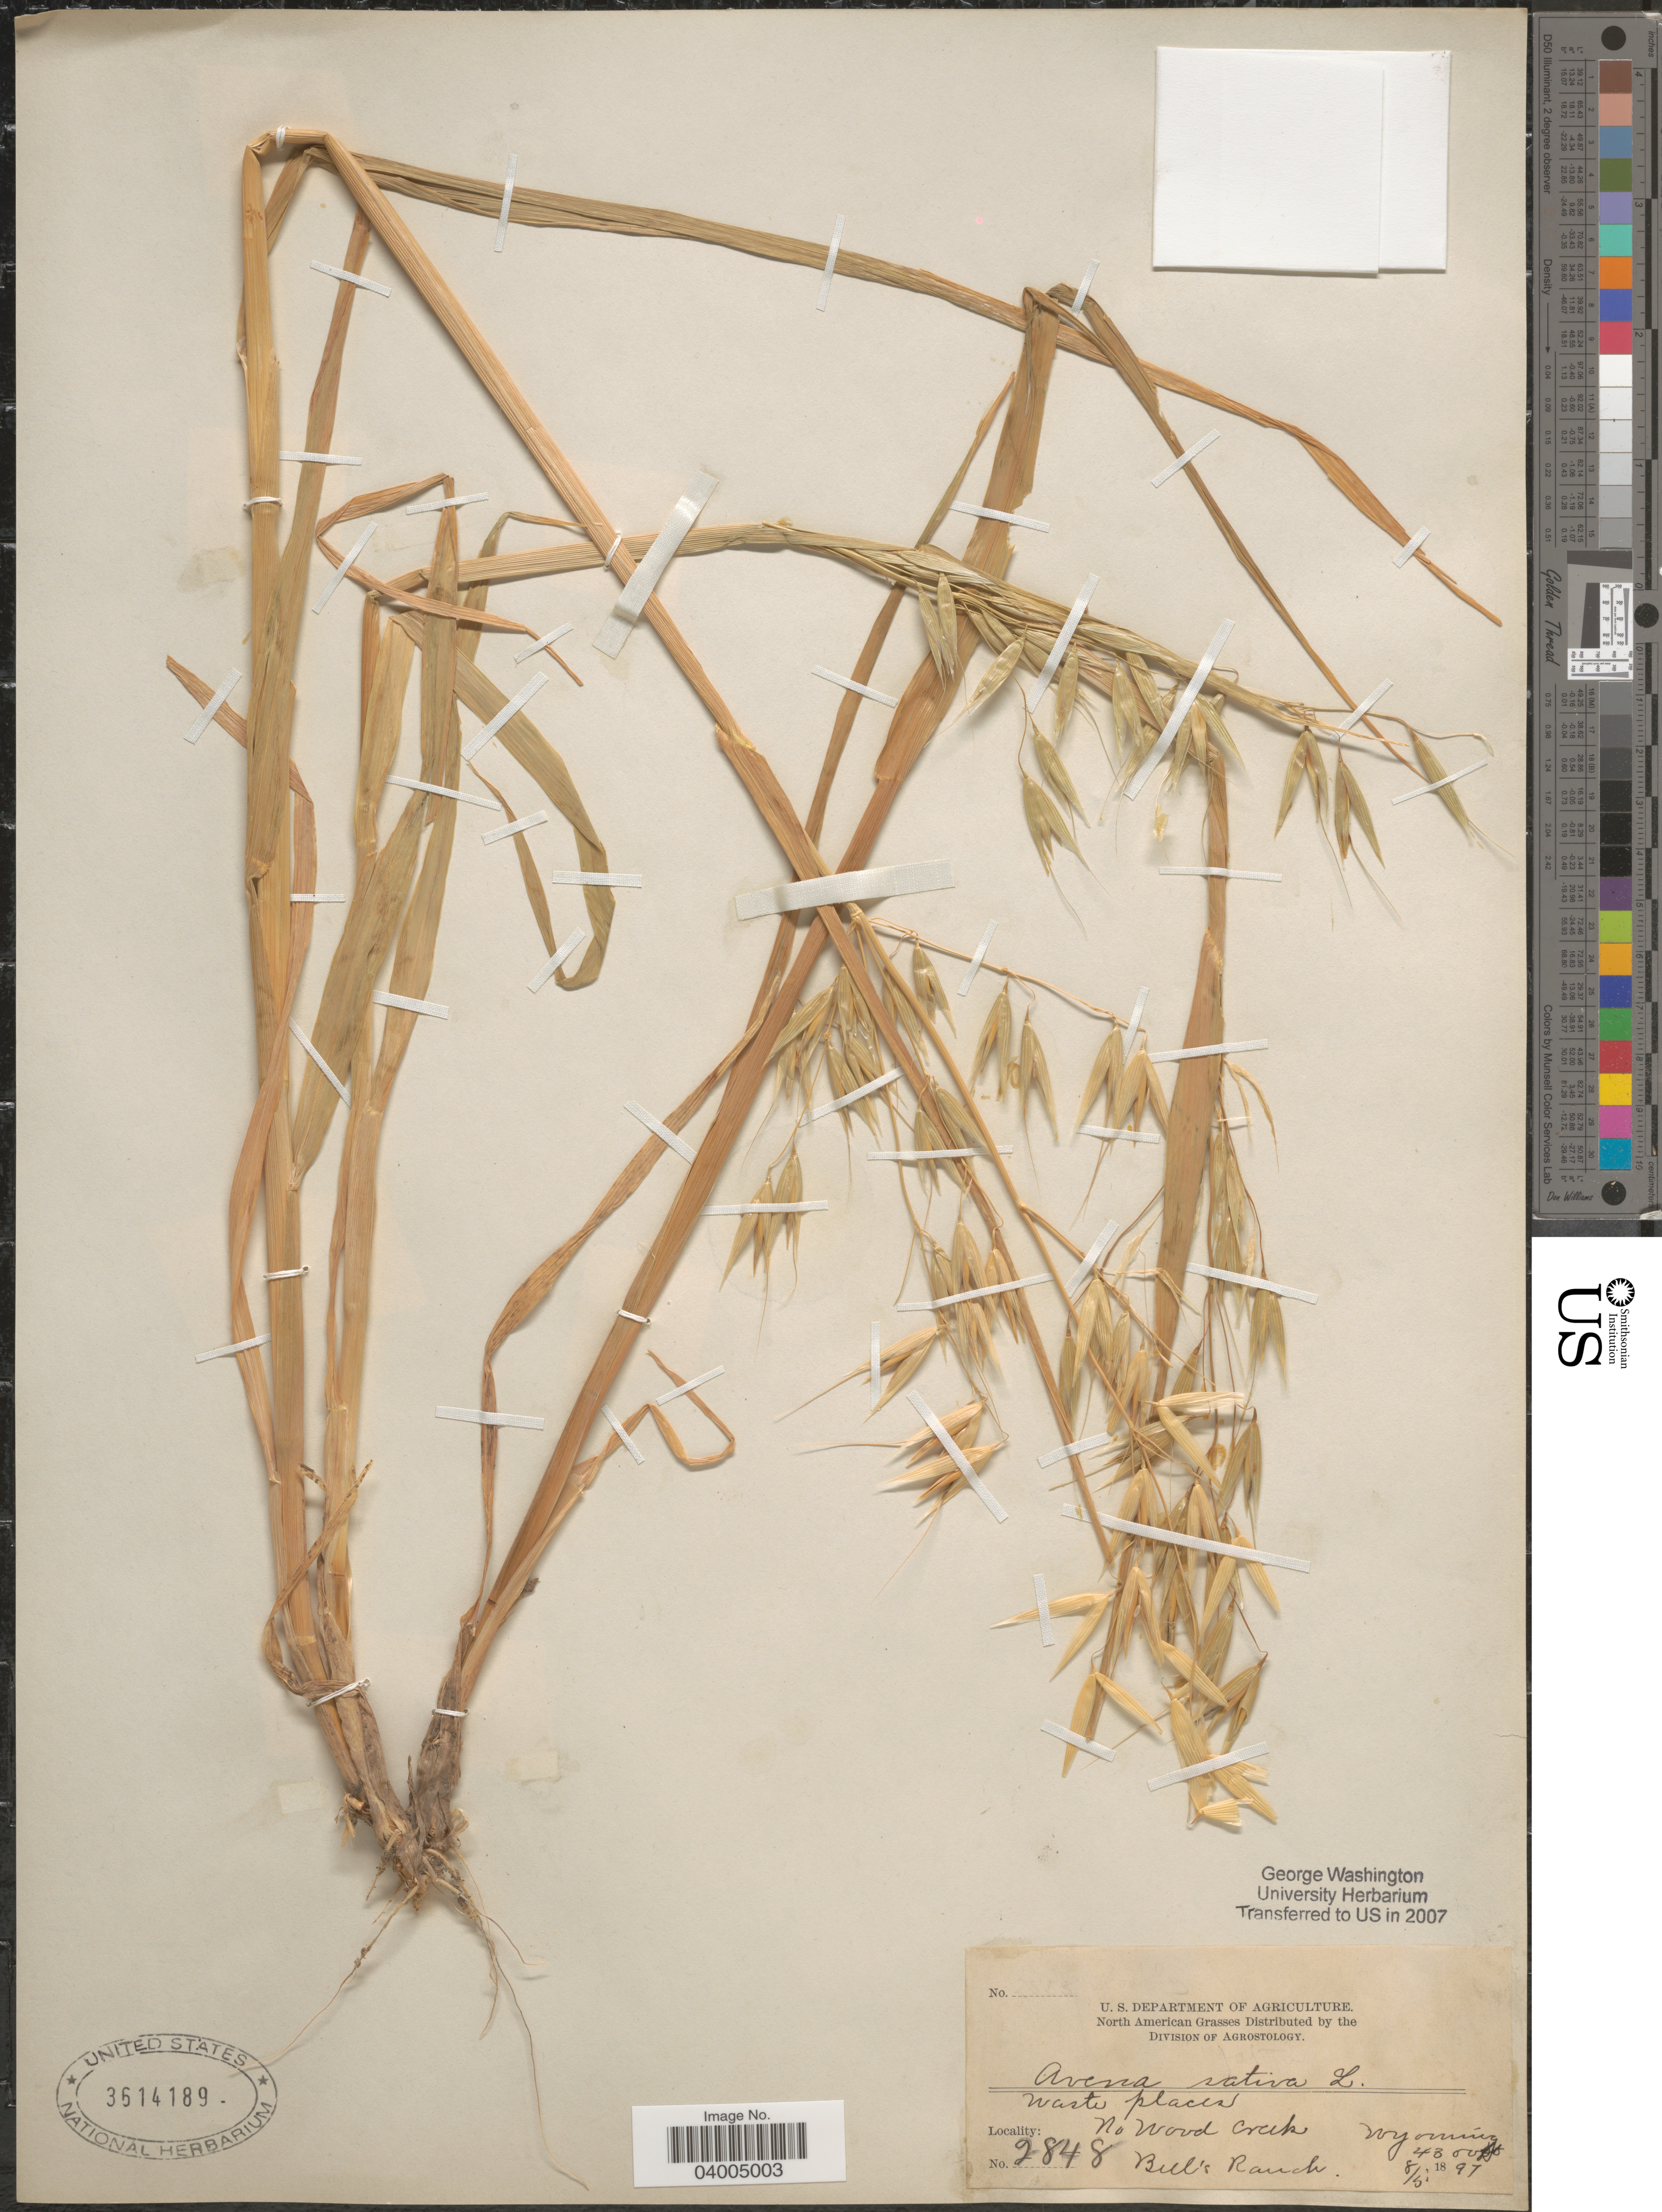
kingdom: Plantae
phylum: Tracheophyta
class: Liliopsida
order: Poales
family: Poaceae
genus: Avena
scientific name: Avena sativa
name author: L.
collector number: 2848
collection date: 1897-08-05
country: United States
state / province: Wyoming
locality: No Wood Creek. Bell's Ranch.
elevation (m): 1311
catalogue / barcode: US 3614189